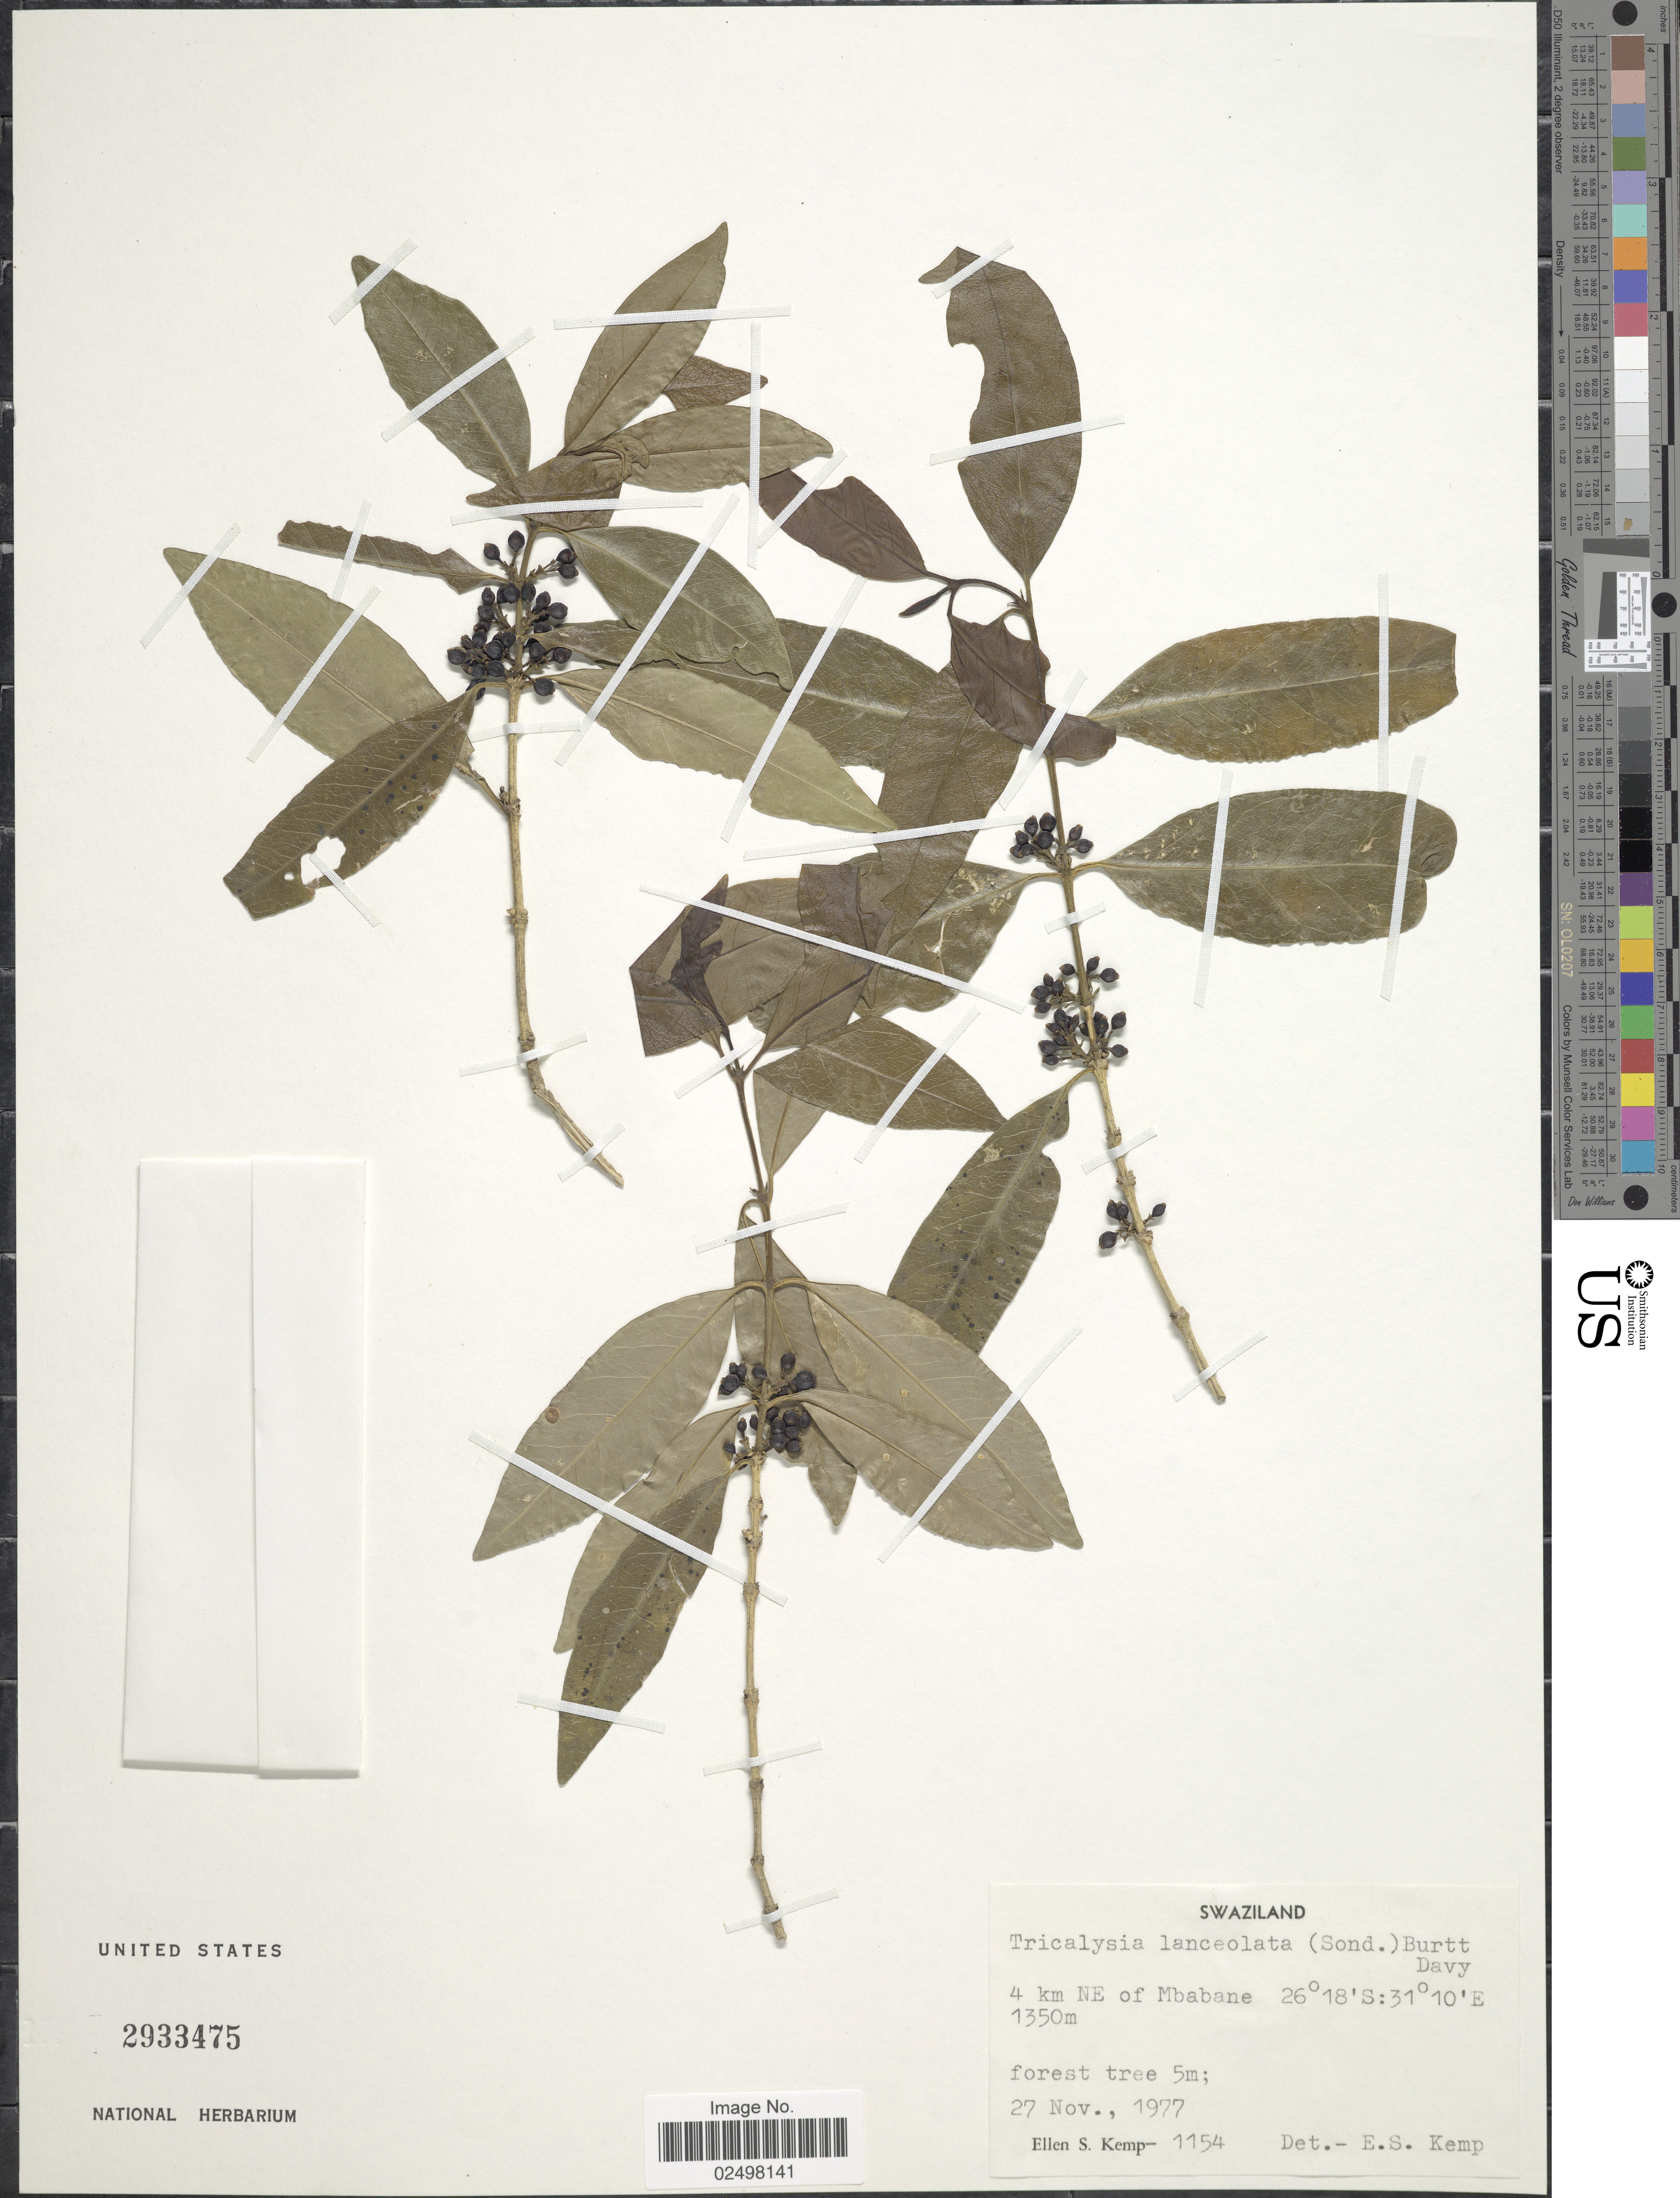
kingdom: Plantae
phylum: Tracheophyta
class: Magnoliopsida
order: Gentianales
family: Rubiaceae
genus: Tricalysia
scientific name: Tricalysia lanceolata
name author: (Sond.) Burtt Davy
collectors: E. S. Kemp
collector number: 1154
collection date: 1977-11-27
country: Eswatini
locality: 4 km NE of Mbabane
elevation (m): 1350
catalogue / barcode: US 2933475